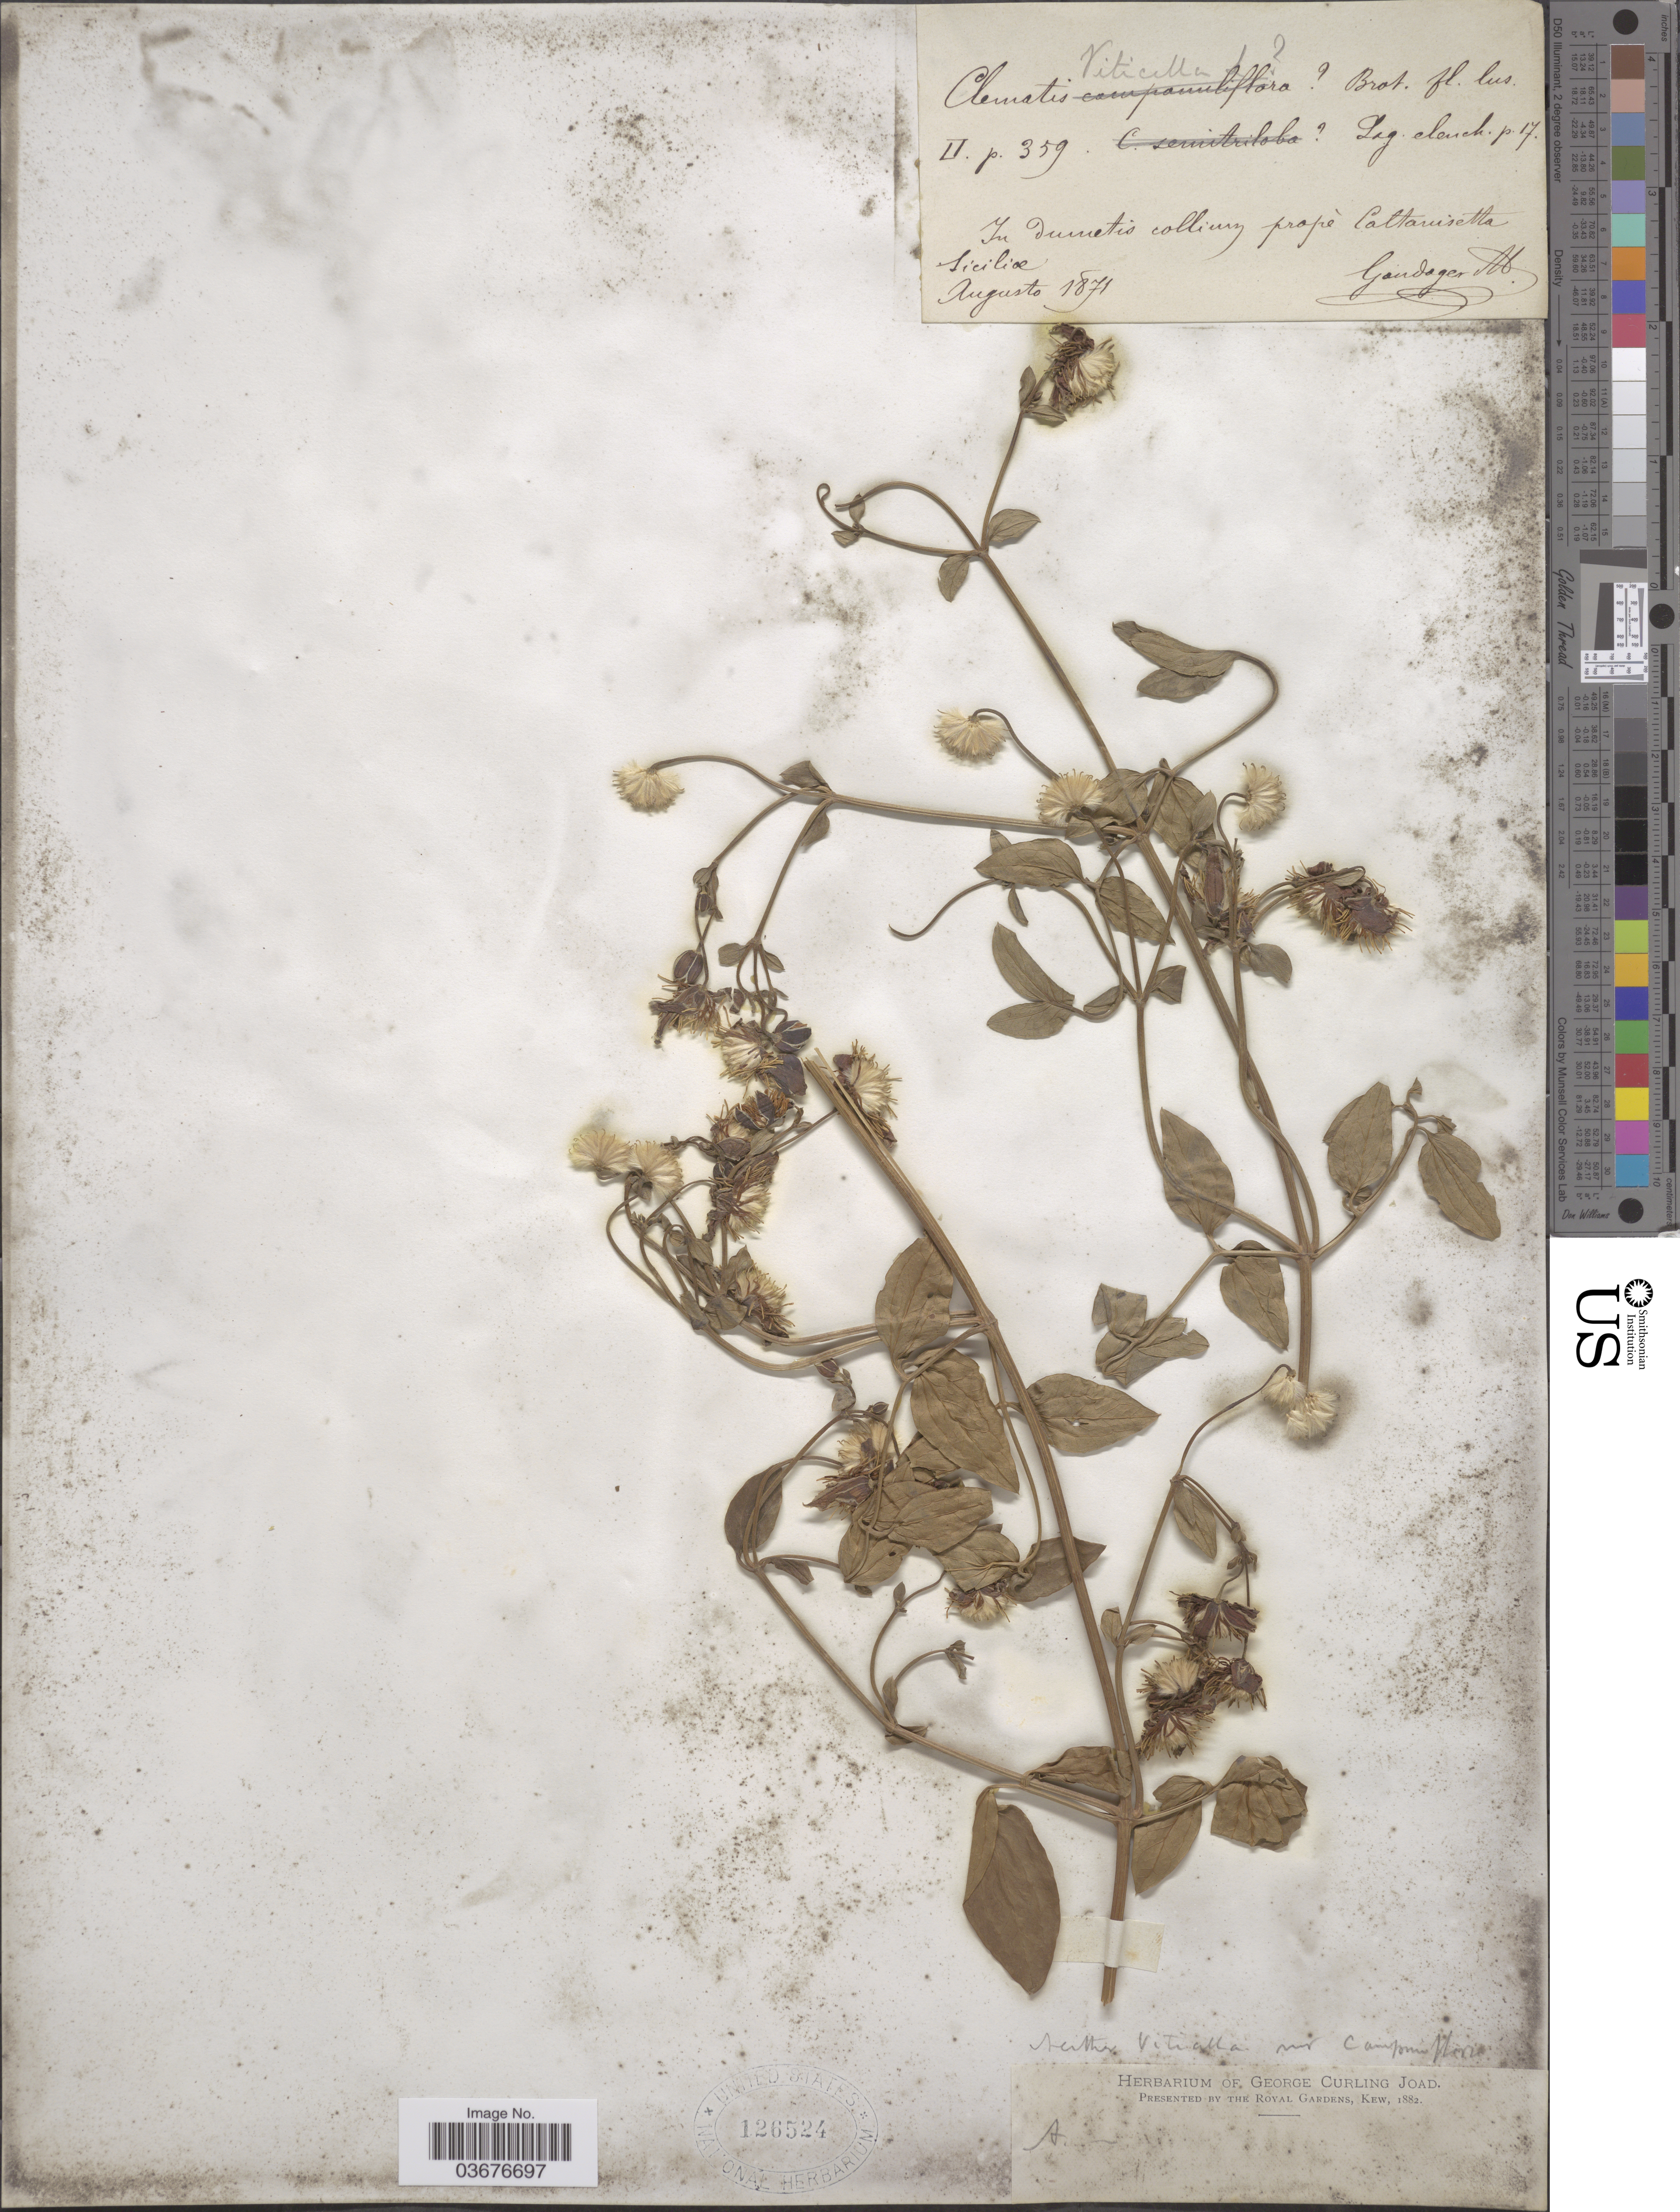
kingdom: Plantae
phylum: Tracheophyta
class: Magnoliopsida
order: Ranunculales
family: Ranunculaceae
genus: Clematis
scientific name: Clematis recta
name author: L.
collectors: M. Gandoger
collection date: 1871-08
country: Italy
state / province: Siciliana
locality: In dumetis collinrg [interpreted] prope Caltanisetta Siciliœ.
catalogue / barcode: US 126524